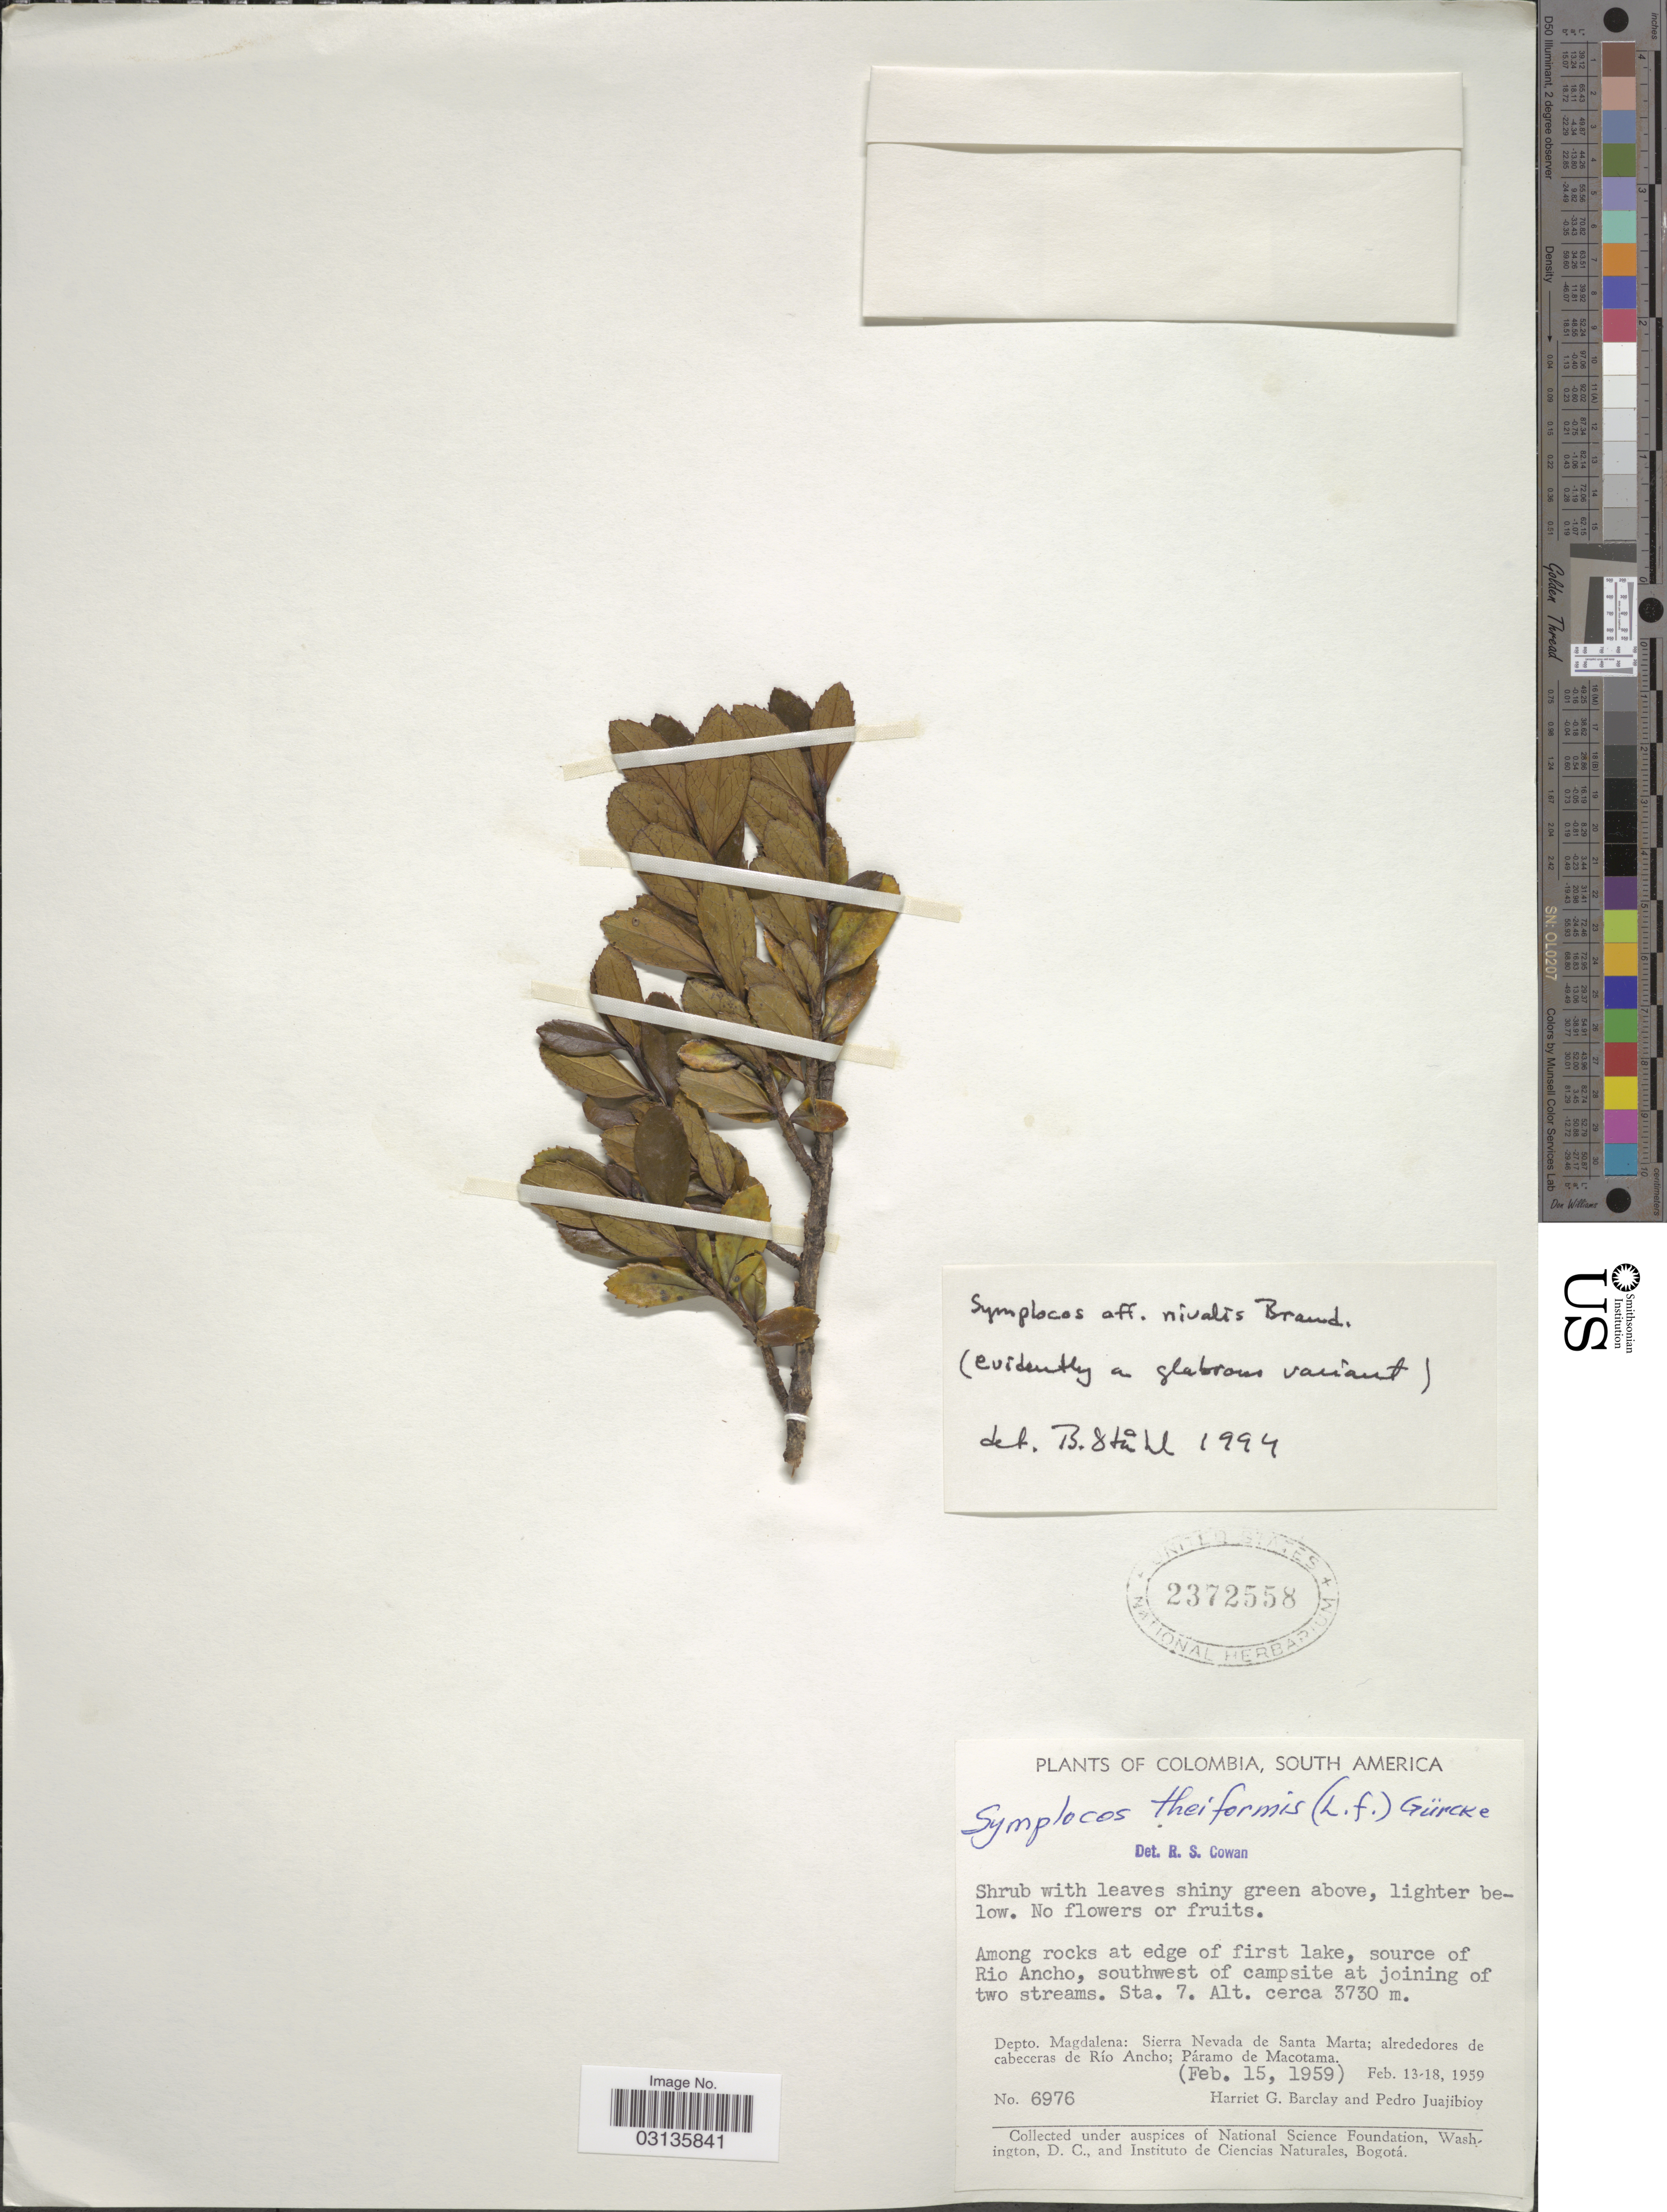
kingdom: Plantae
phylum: Tracheophyta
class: Magnoliopsida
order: Ericales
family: Symplocaceae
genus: Symplocos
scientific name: Symplocos nivalis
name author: Linden ex Brand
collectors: H. G. Barclay & P. Juajibioy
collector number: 6976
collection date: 1959-02-15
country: Colombia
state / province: Magdalena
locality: Among rocks at edge of first lake, source of Rio Ancho, southwest of campsite at joining of two streams. Sta. 7. Depto. Magdalena: Sierra Nevada de Santa Marta; alrededores de cabeceras de Río Ancho; Páramo de Macotama.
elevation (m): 3730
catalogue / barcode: US 2372558